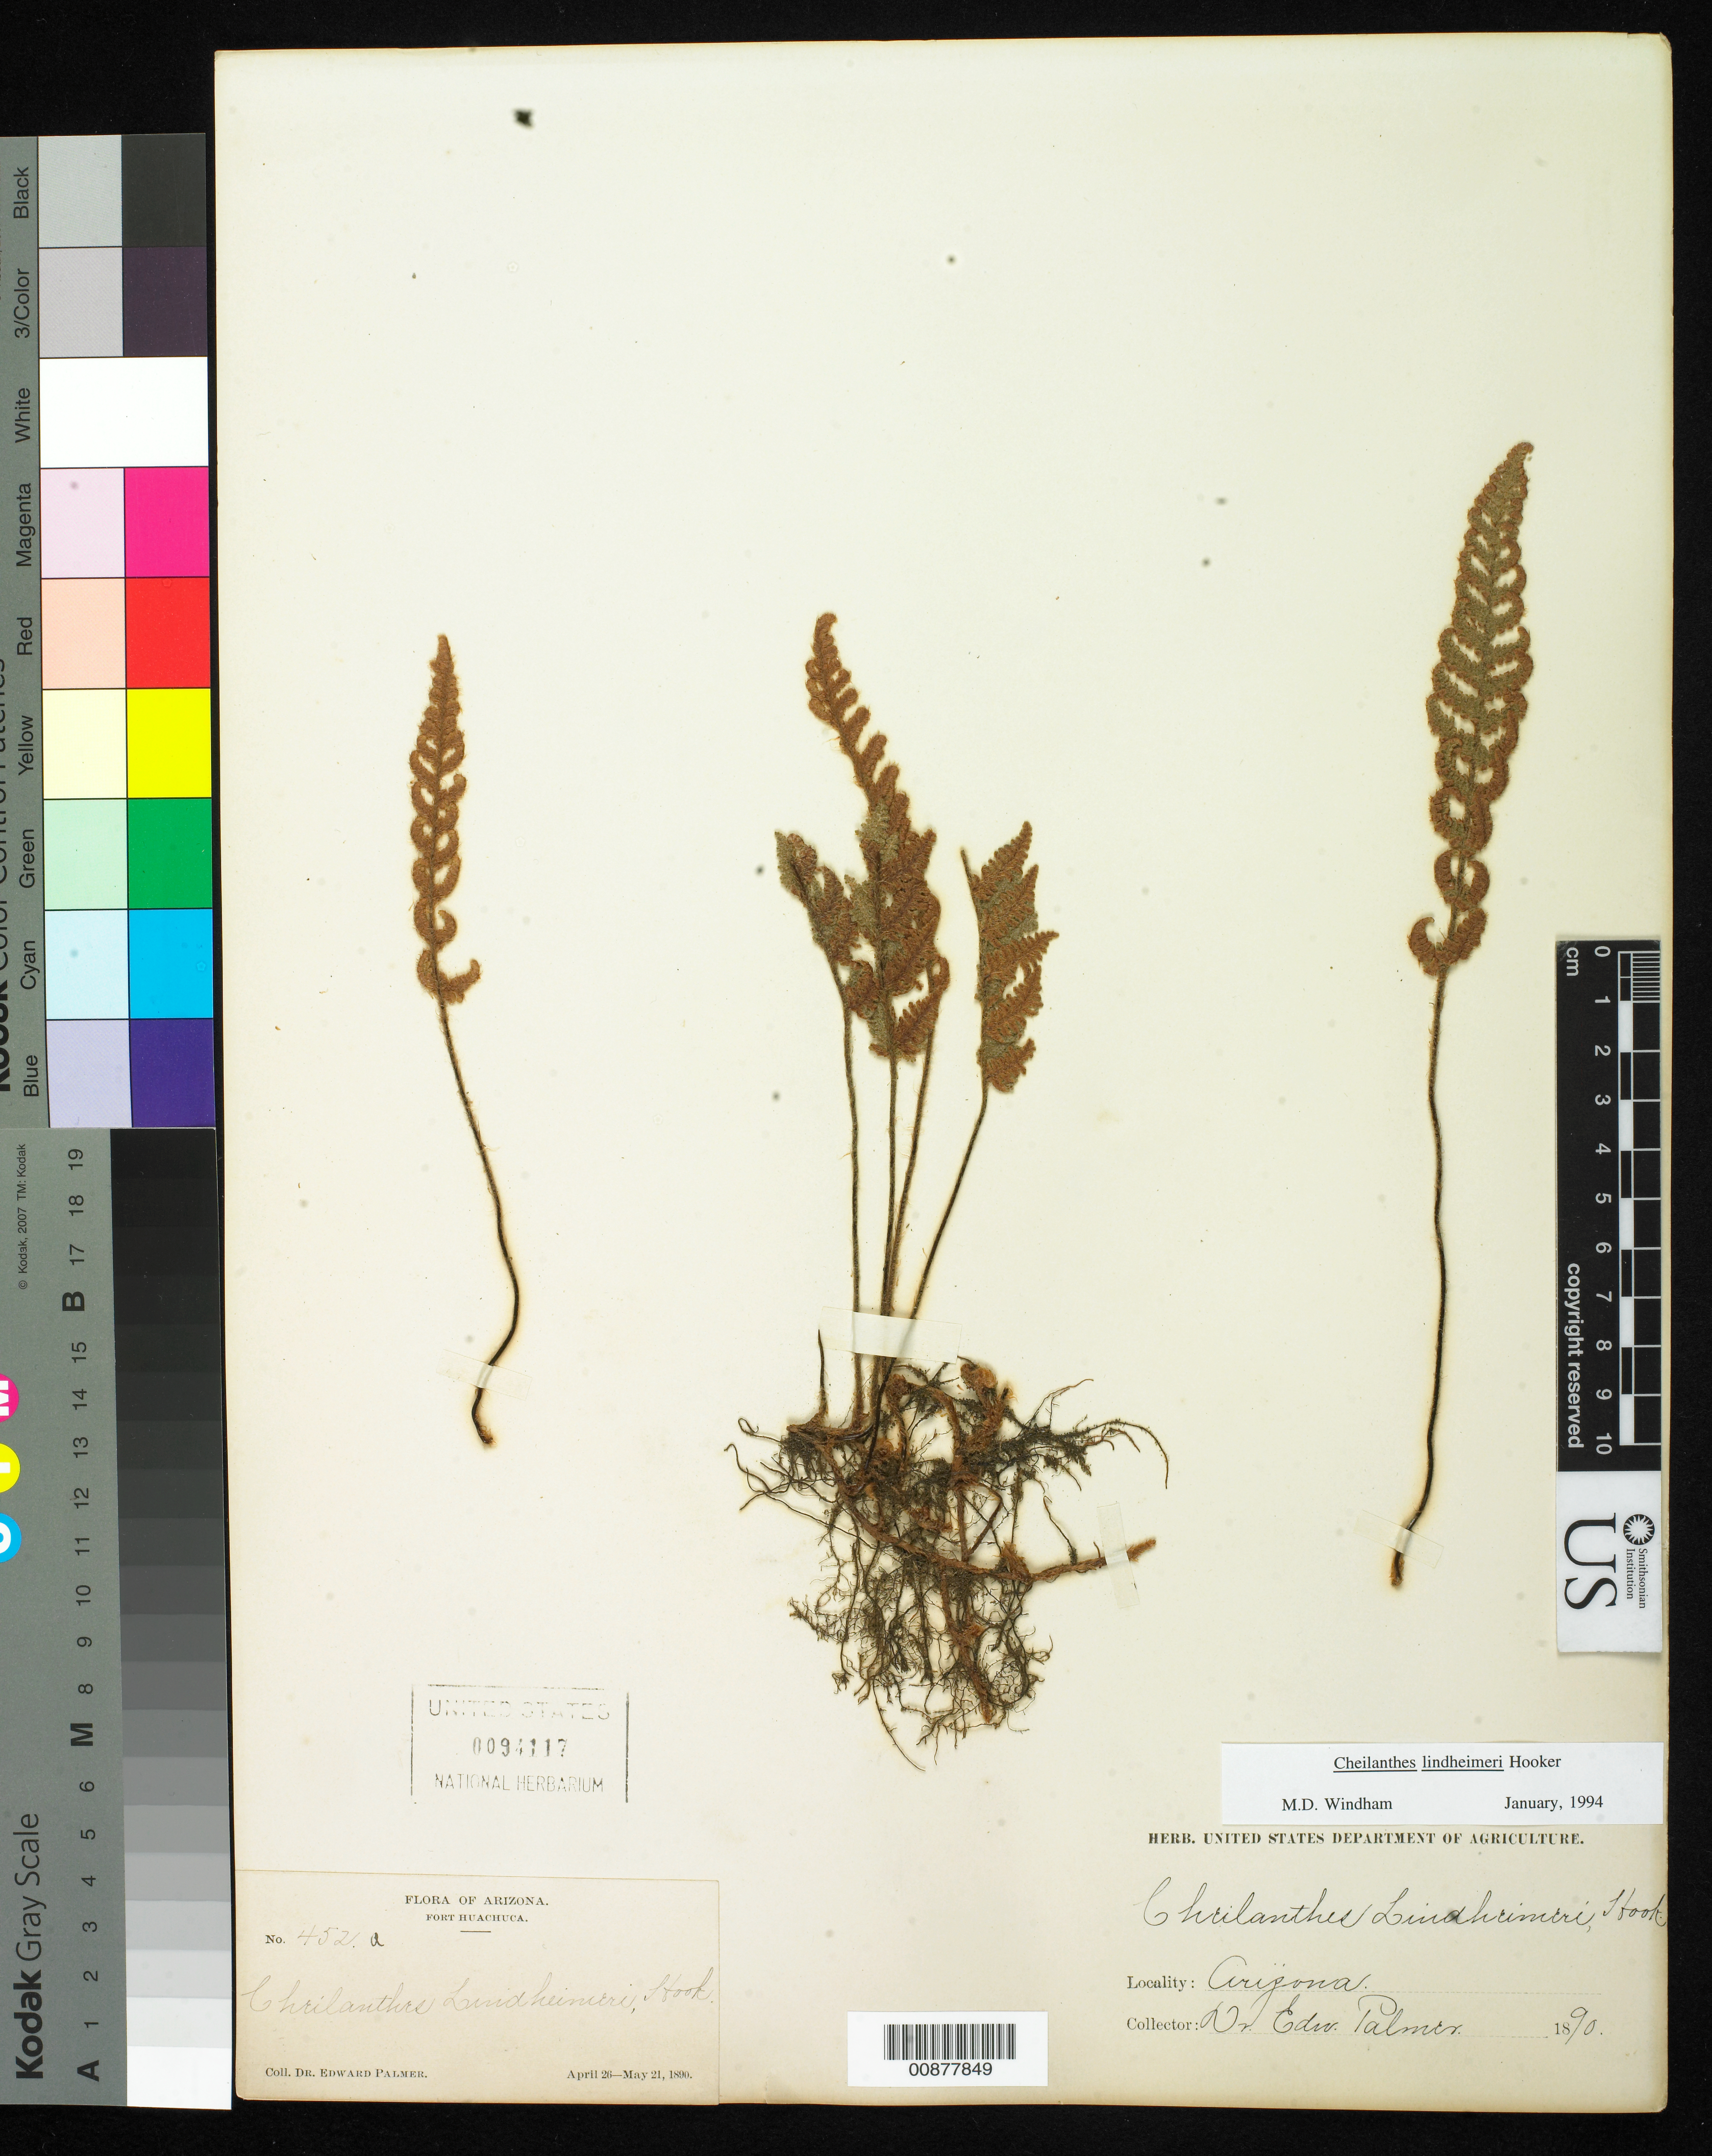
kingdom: Plantae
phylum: Tracheophyta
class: Polypodiopsida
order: Polypodiales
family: Pteridaceae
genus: Myriopteris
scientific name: Myriopteris lindheimeri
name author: (Hook.) J. Sm.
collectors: E. Palmer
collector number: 452 a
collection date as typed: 26 Apr 1890 to 21 May 1890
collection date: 1890-04-26/1890-05-21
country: United States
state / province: Arizona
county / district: Cochise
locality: Fort Huachuca.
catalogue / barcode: US 94117